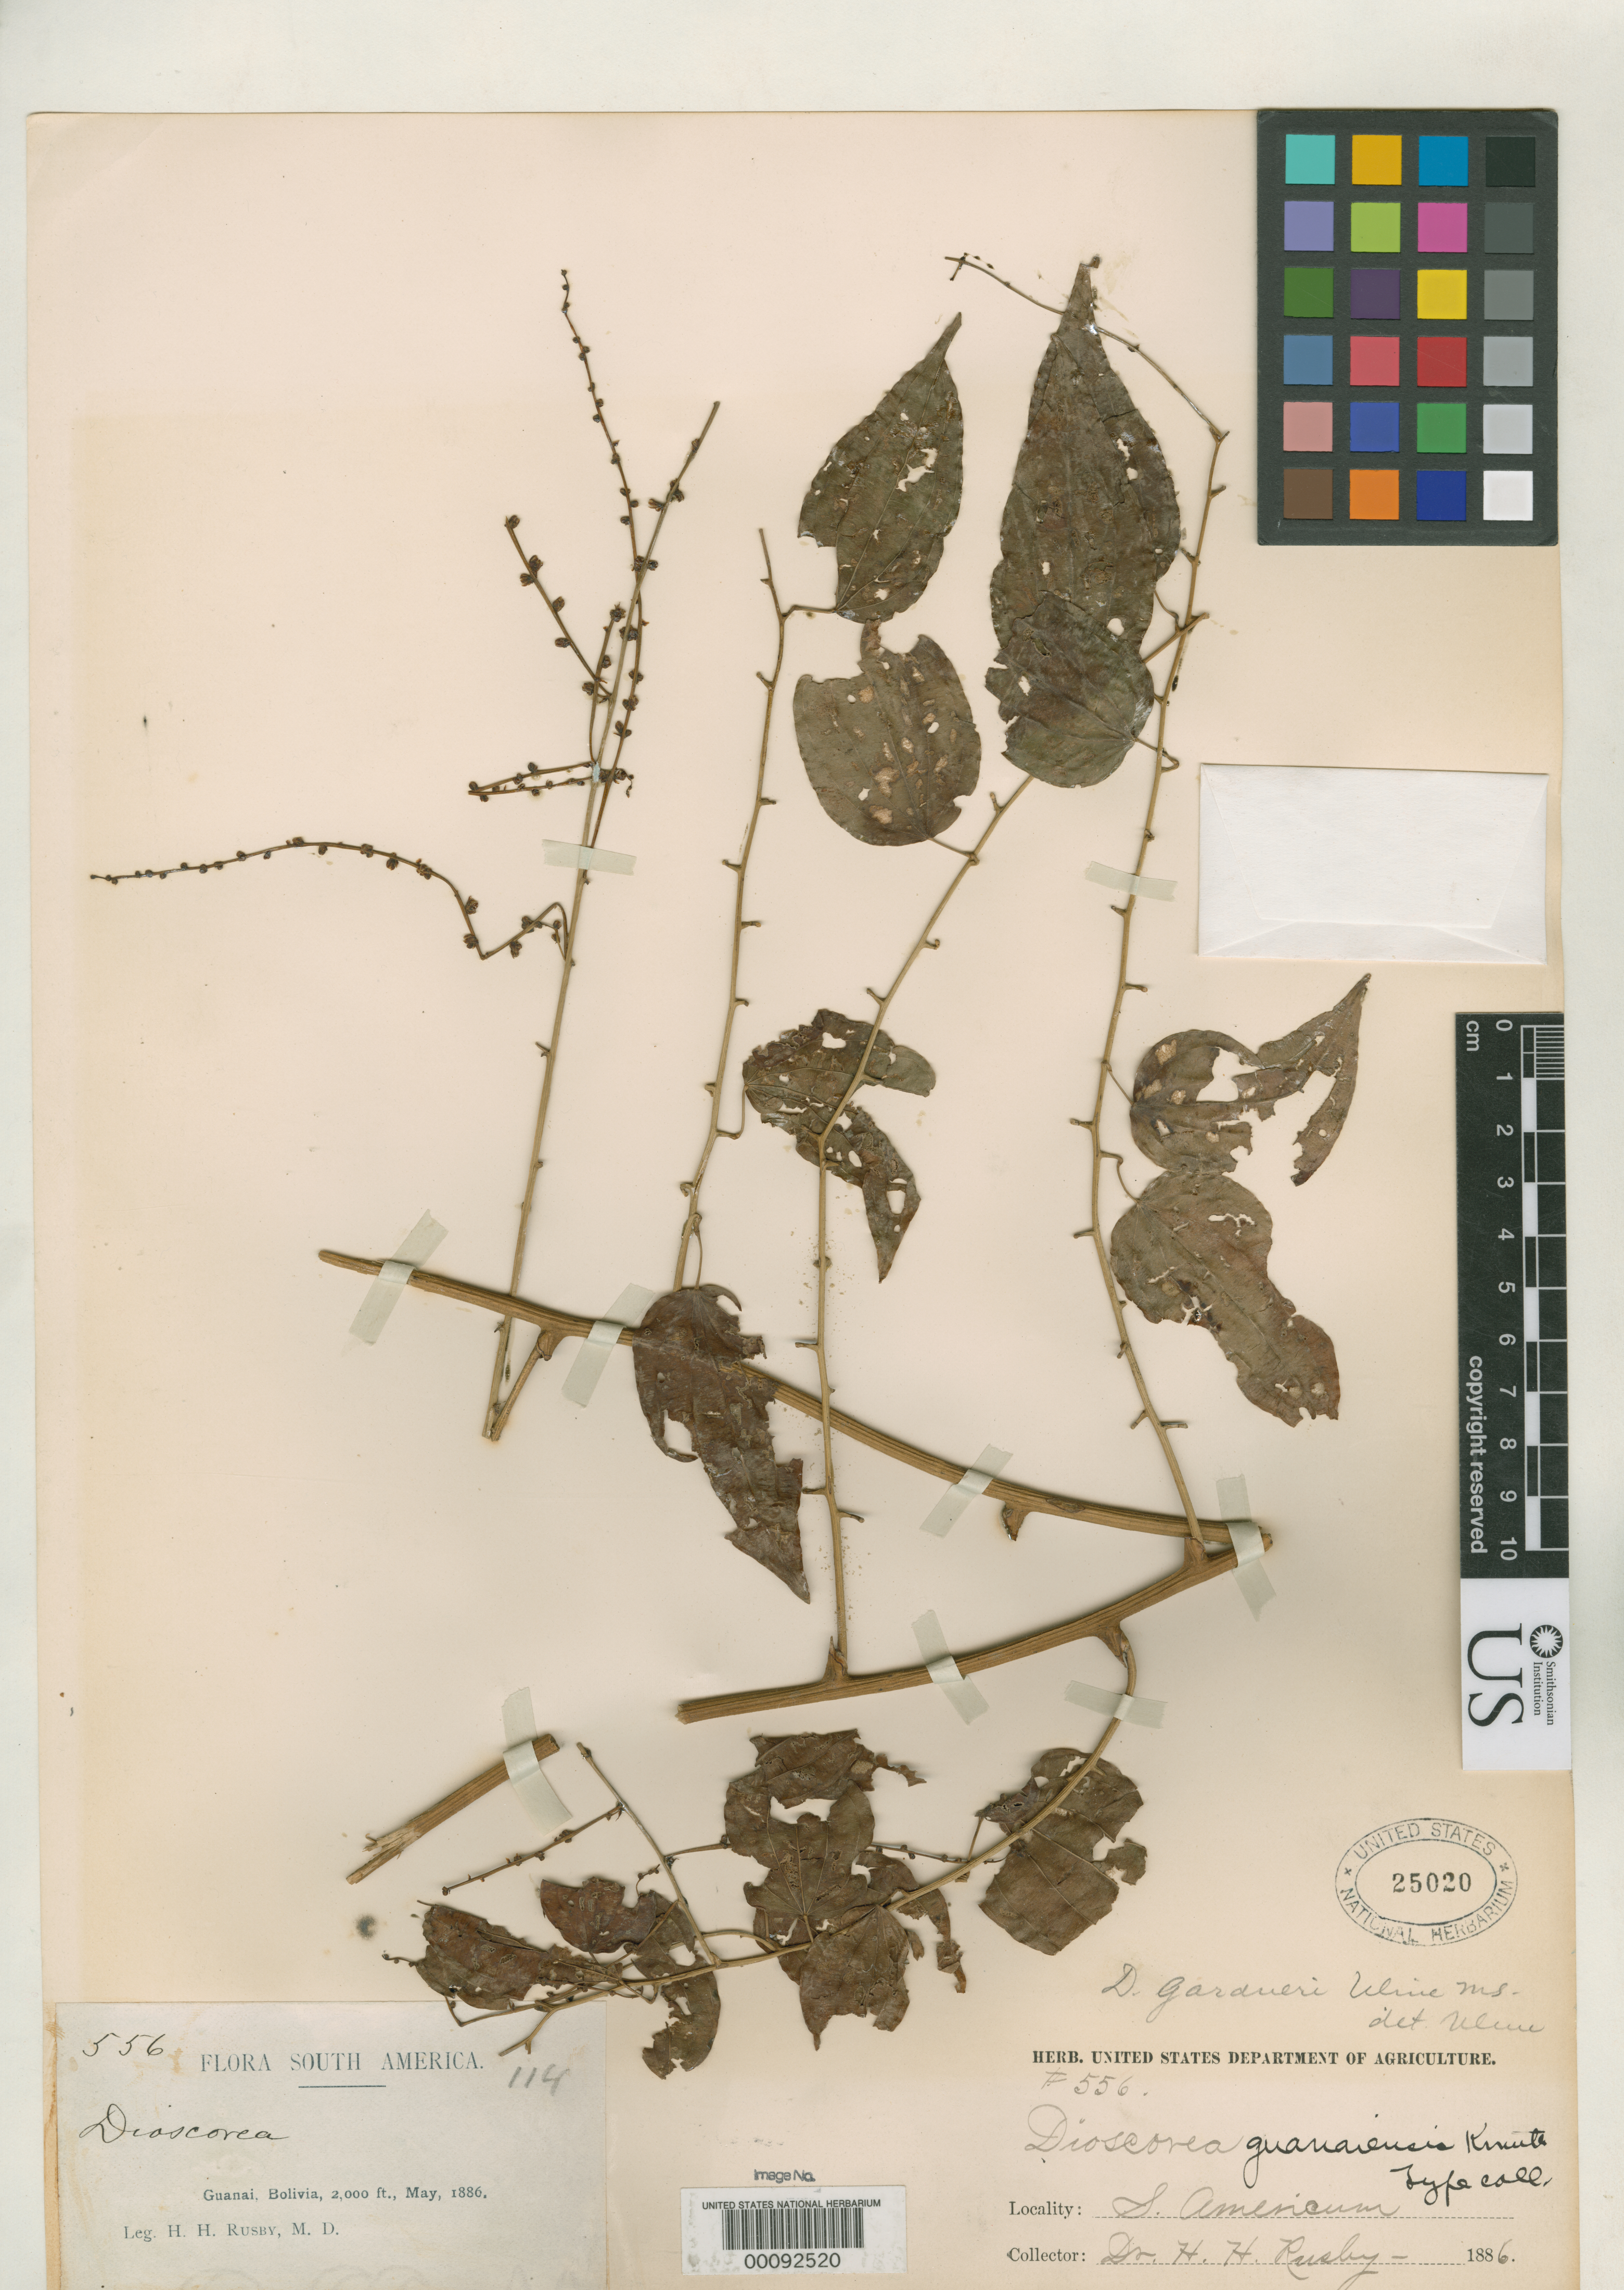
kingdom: Plantae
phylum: Tracheophyta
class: Liliopsida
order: Dioscoreales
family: Dioscoreaceae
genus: Dioscorea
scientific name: Dioscorea guanaiensis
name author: R. Knuth in Engl.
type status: Isotype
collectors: H. H. Rusby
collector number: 556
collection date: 1886-05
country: Bolivia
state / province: La Páz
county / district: Larecaja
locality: Guanay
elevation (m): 610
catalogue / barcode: US 25020